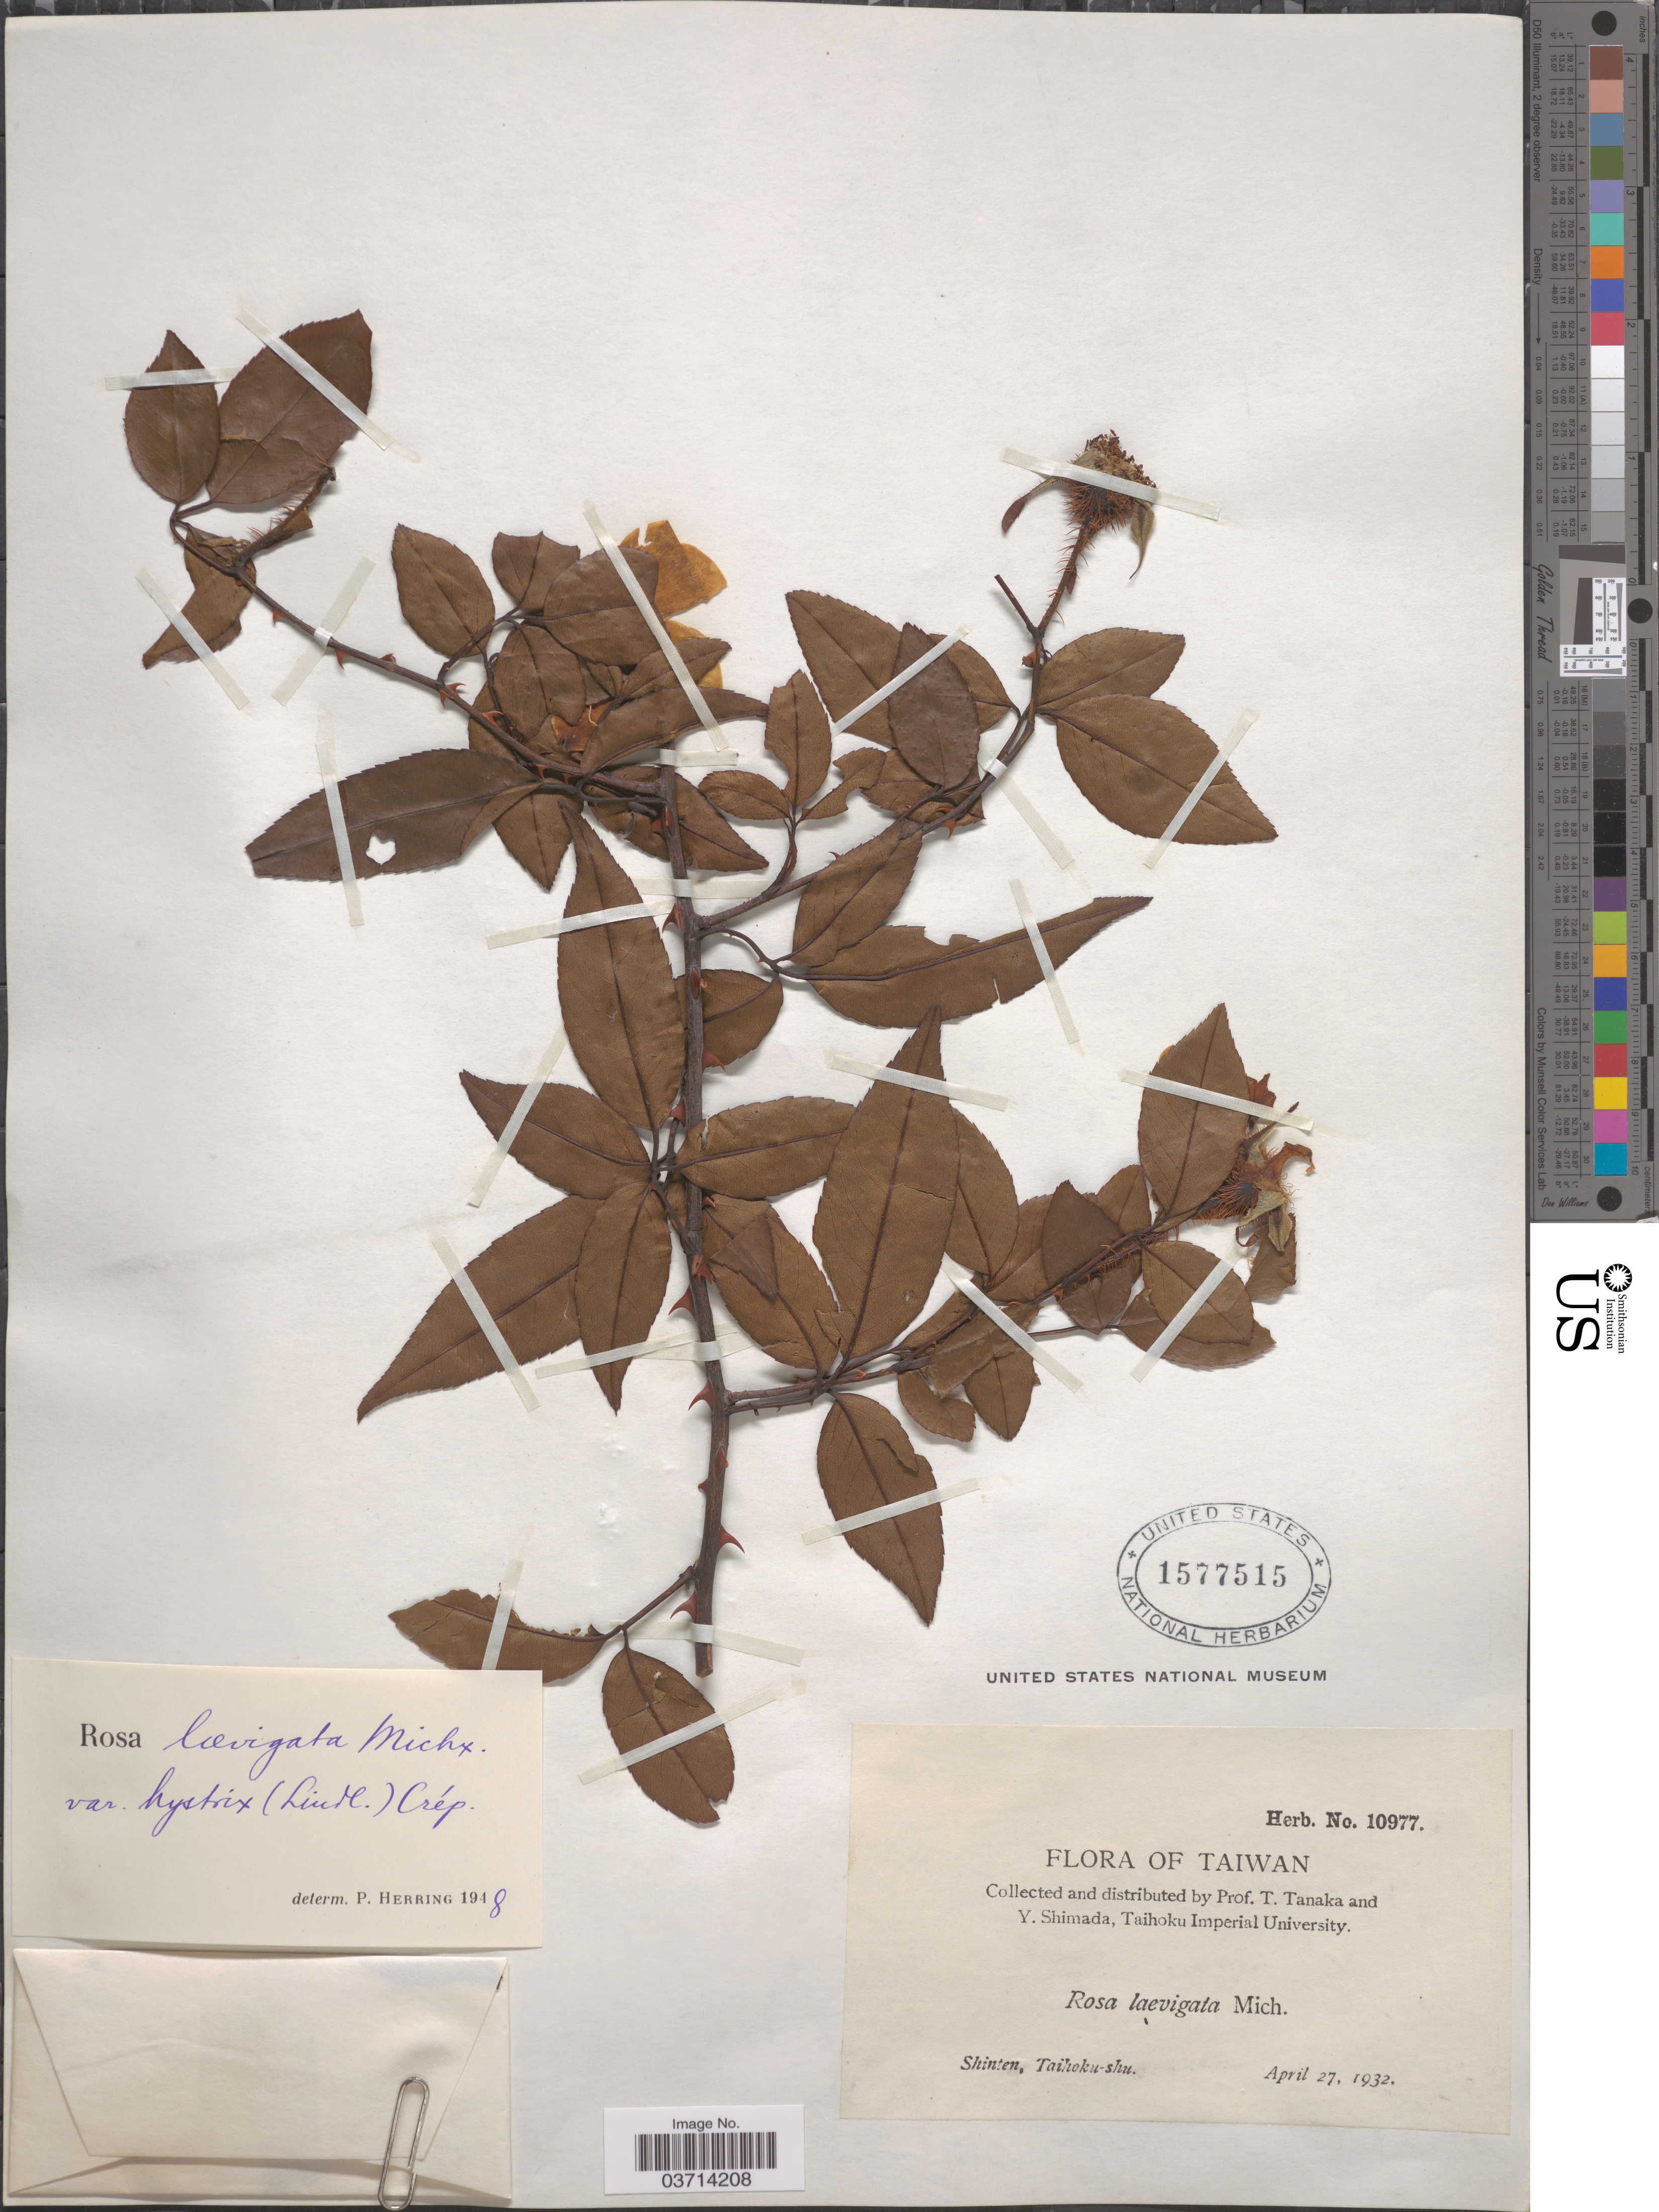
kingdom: Plantae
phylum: Tracheophyta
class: Magnoliopsida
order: Rosales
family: Rosaceae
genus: Rosa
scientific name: Rosa laevigata var. hystrix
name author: (Lindl.) Crép.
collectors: T. Tanaka & Y. Shimada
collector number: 10977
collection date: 1932-04-27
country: Taiwan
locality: Shinten, Taihoku-shu.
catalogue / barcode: US 1577515